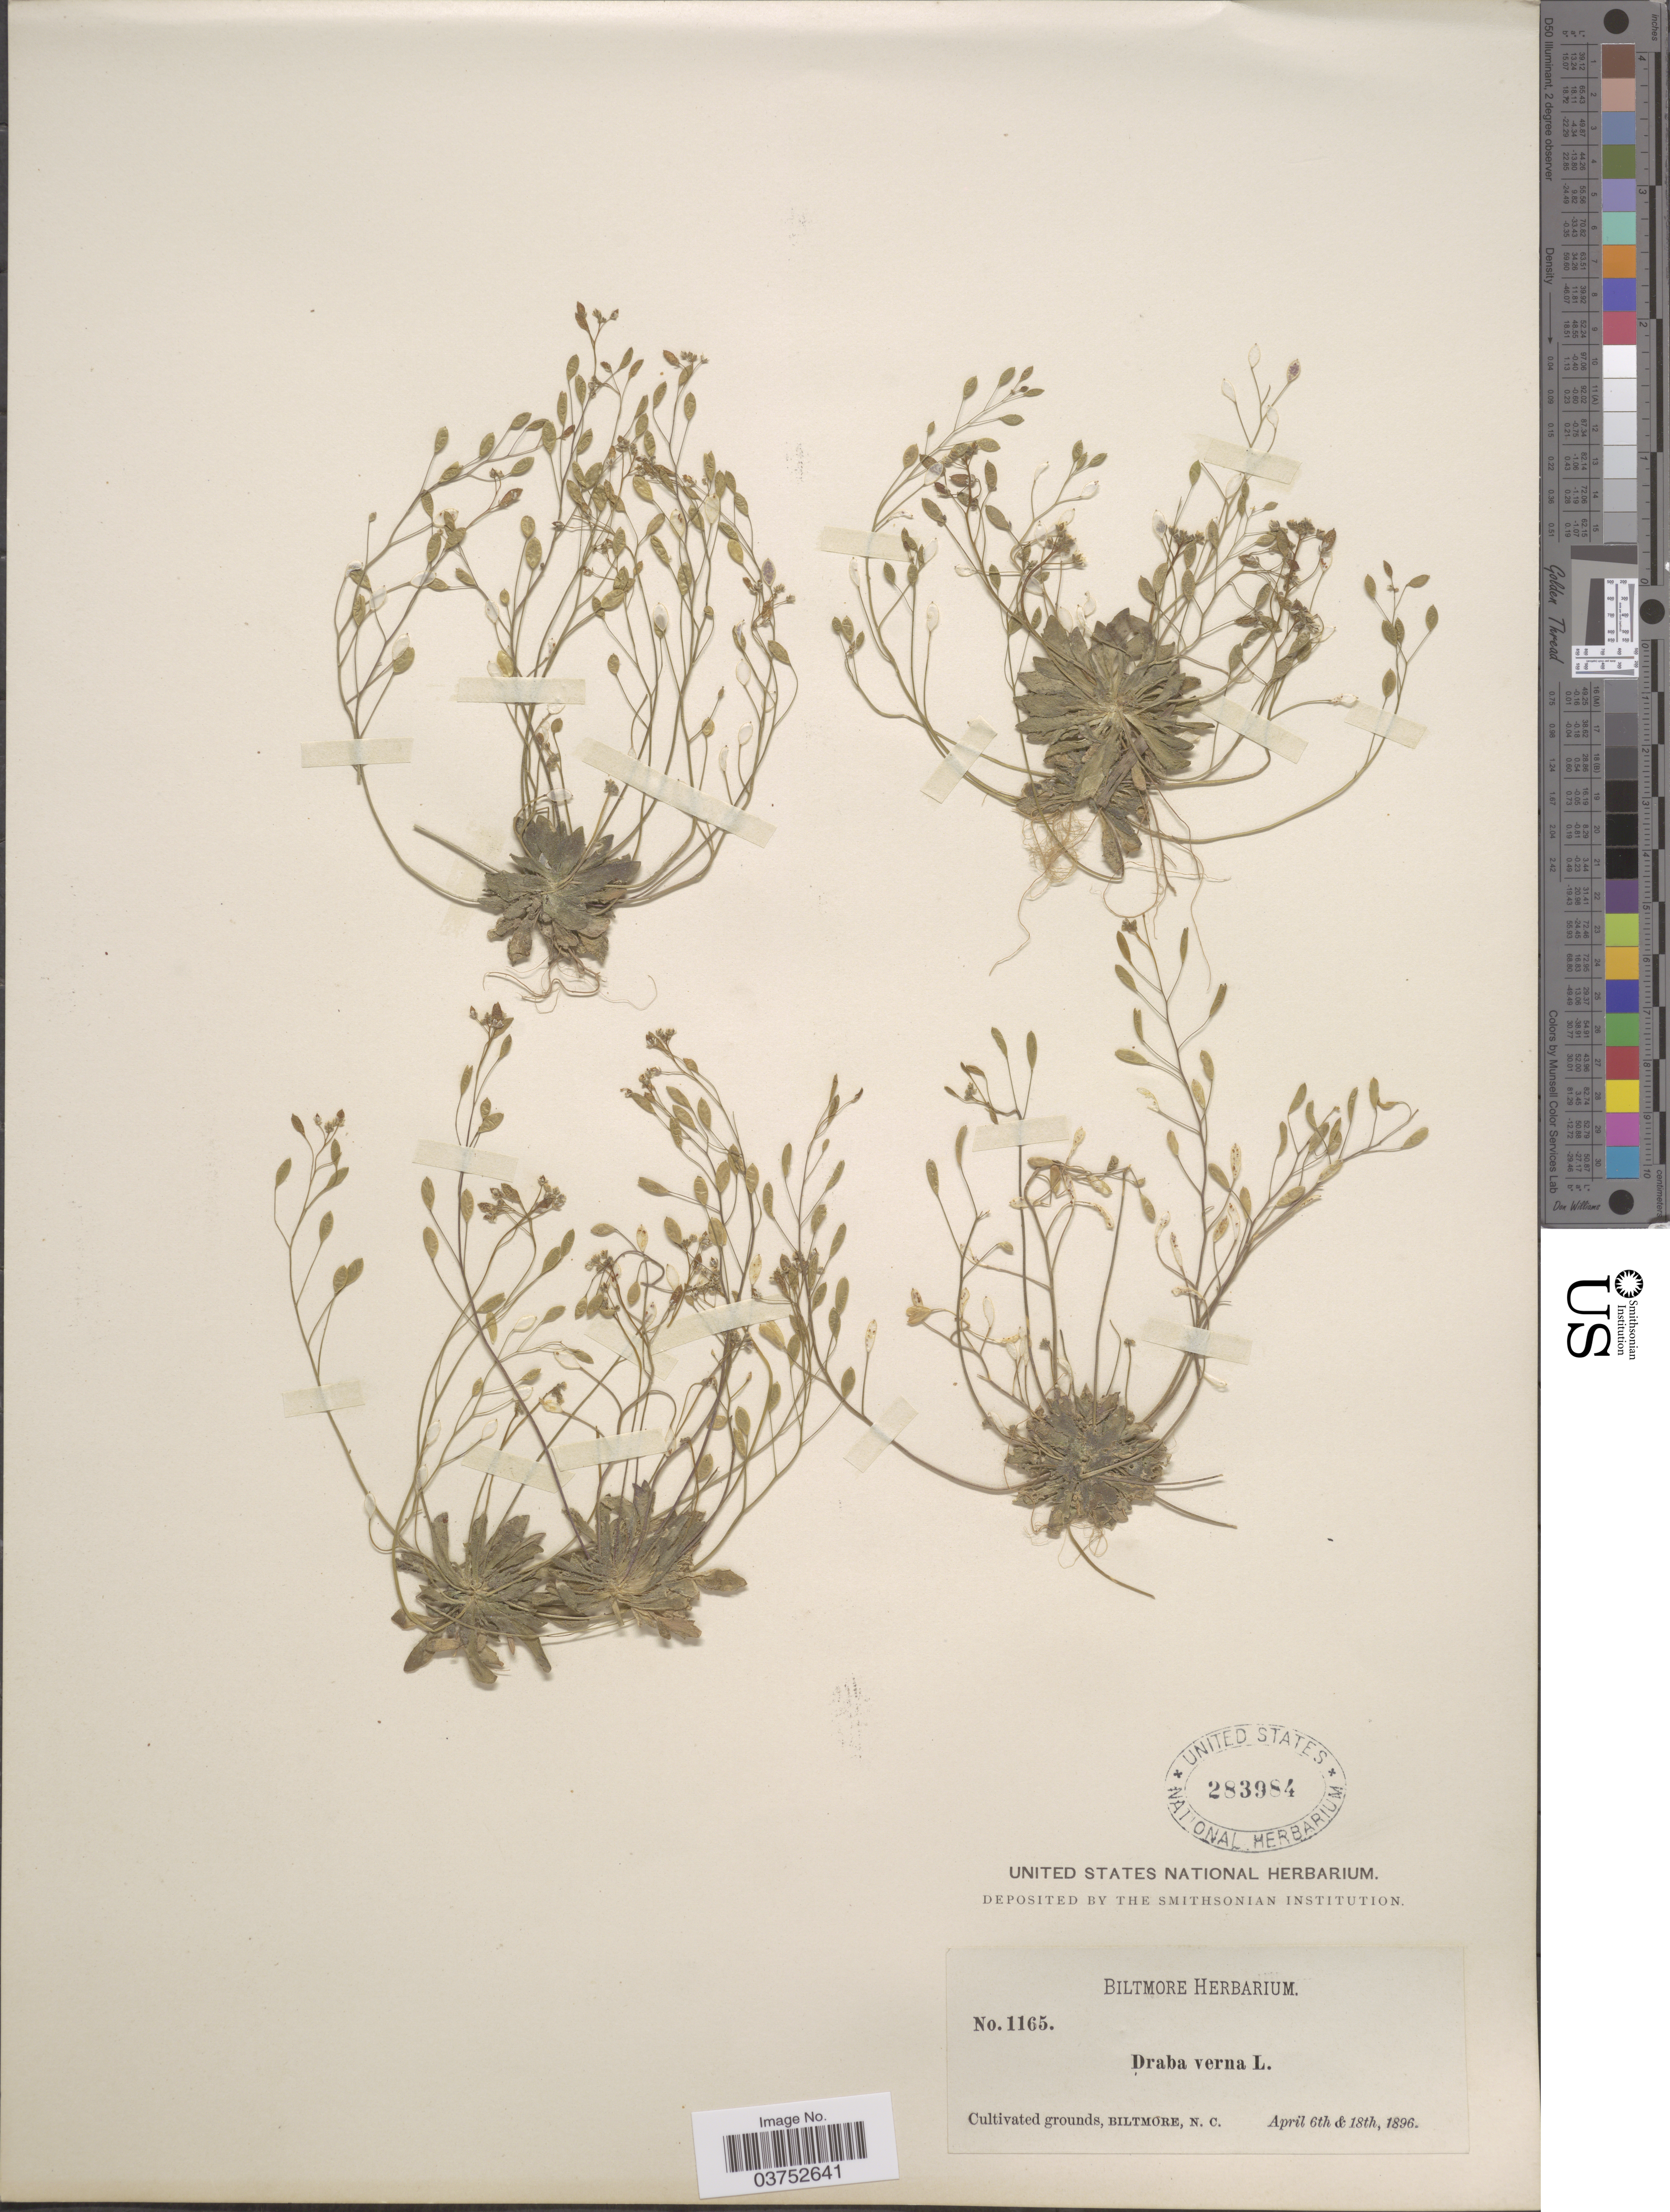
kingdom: Plantae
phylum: Tracheophyta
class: Magnoliopsida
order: Brassicales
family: Brassicaceae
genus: Draba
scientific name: Draba verna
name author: L.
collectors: ex herb. Biltmore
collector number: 1165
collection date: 1896-04-06/1896-04-18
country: United States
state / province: North Carolina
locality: Cultivated grounds, Biltmore.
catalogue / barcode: US 283984